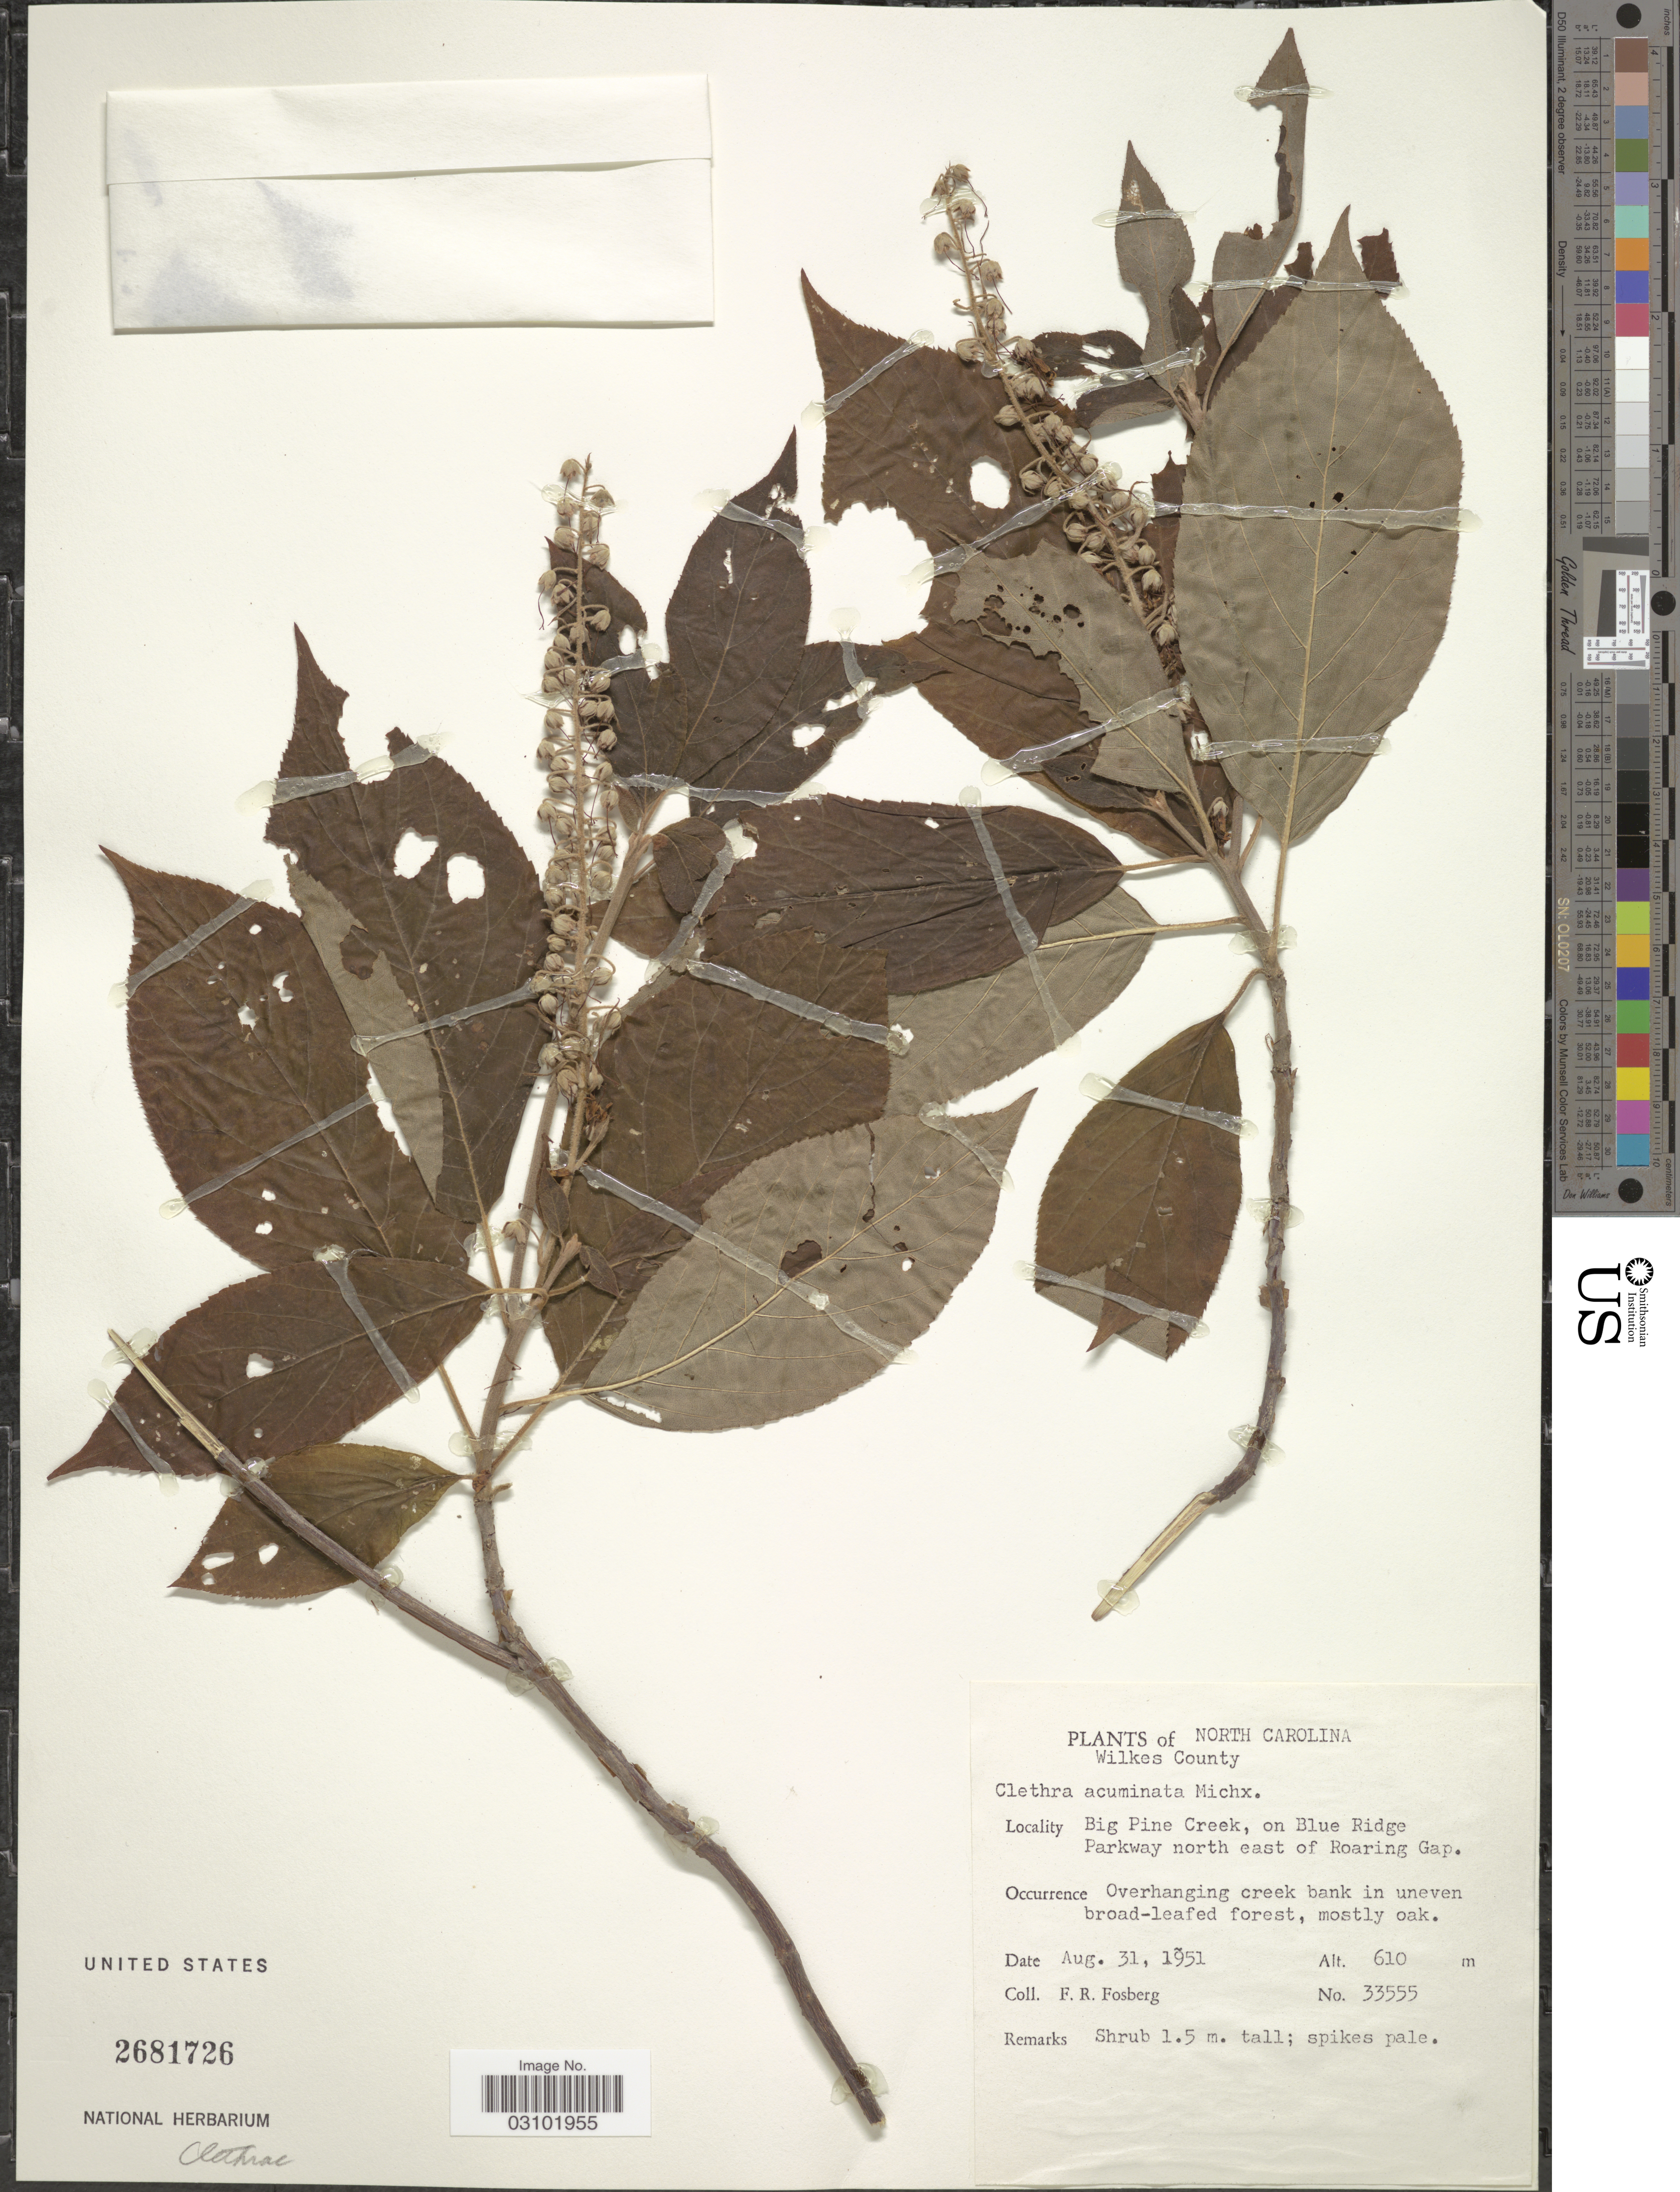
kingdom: Plantae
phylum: Tracheophyta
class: Magnoliopsida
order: Ericales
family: Clethraceae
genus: Clethra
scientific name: Clethra acuminata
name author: Michx.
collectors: F. R. Fosberg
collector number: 33555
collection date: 1951-08-31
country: United States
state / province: North Carolina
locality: Wilkes County. Big Pine Creek, on Blue Ridge Parkway north east of Roaring Gap.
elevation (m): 610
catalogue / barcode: US 2681726